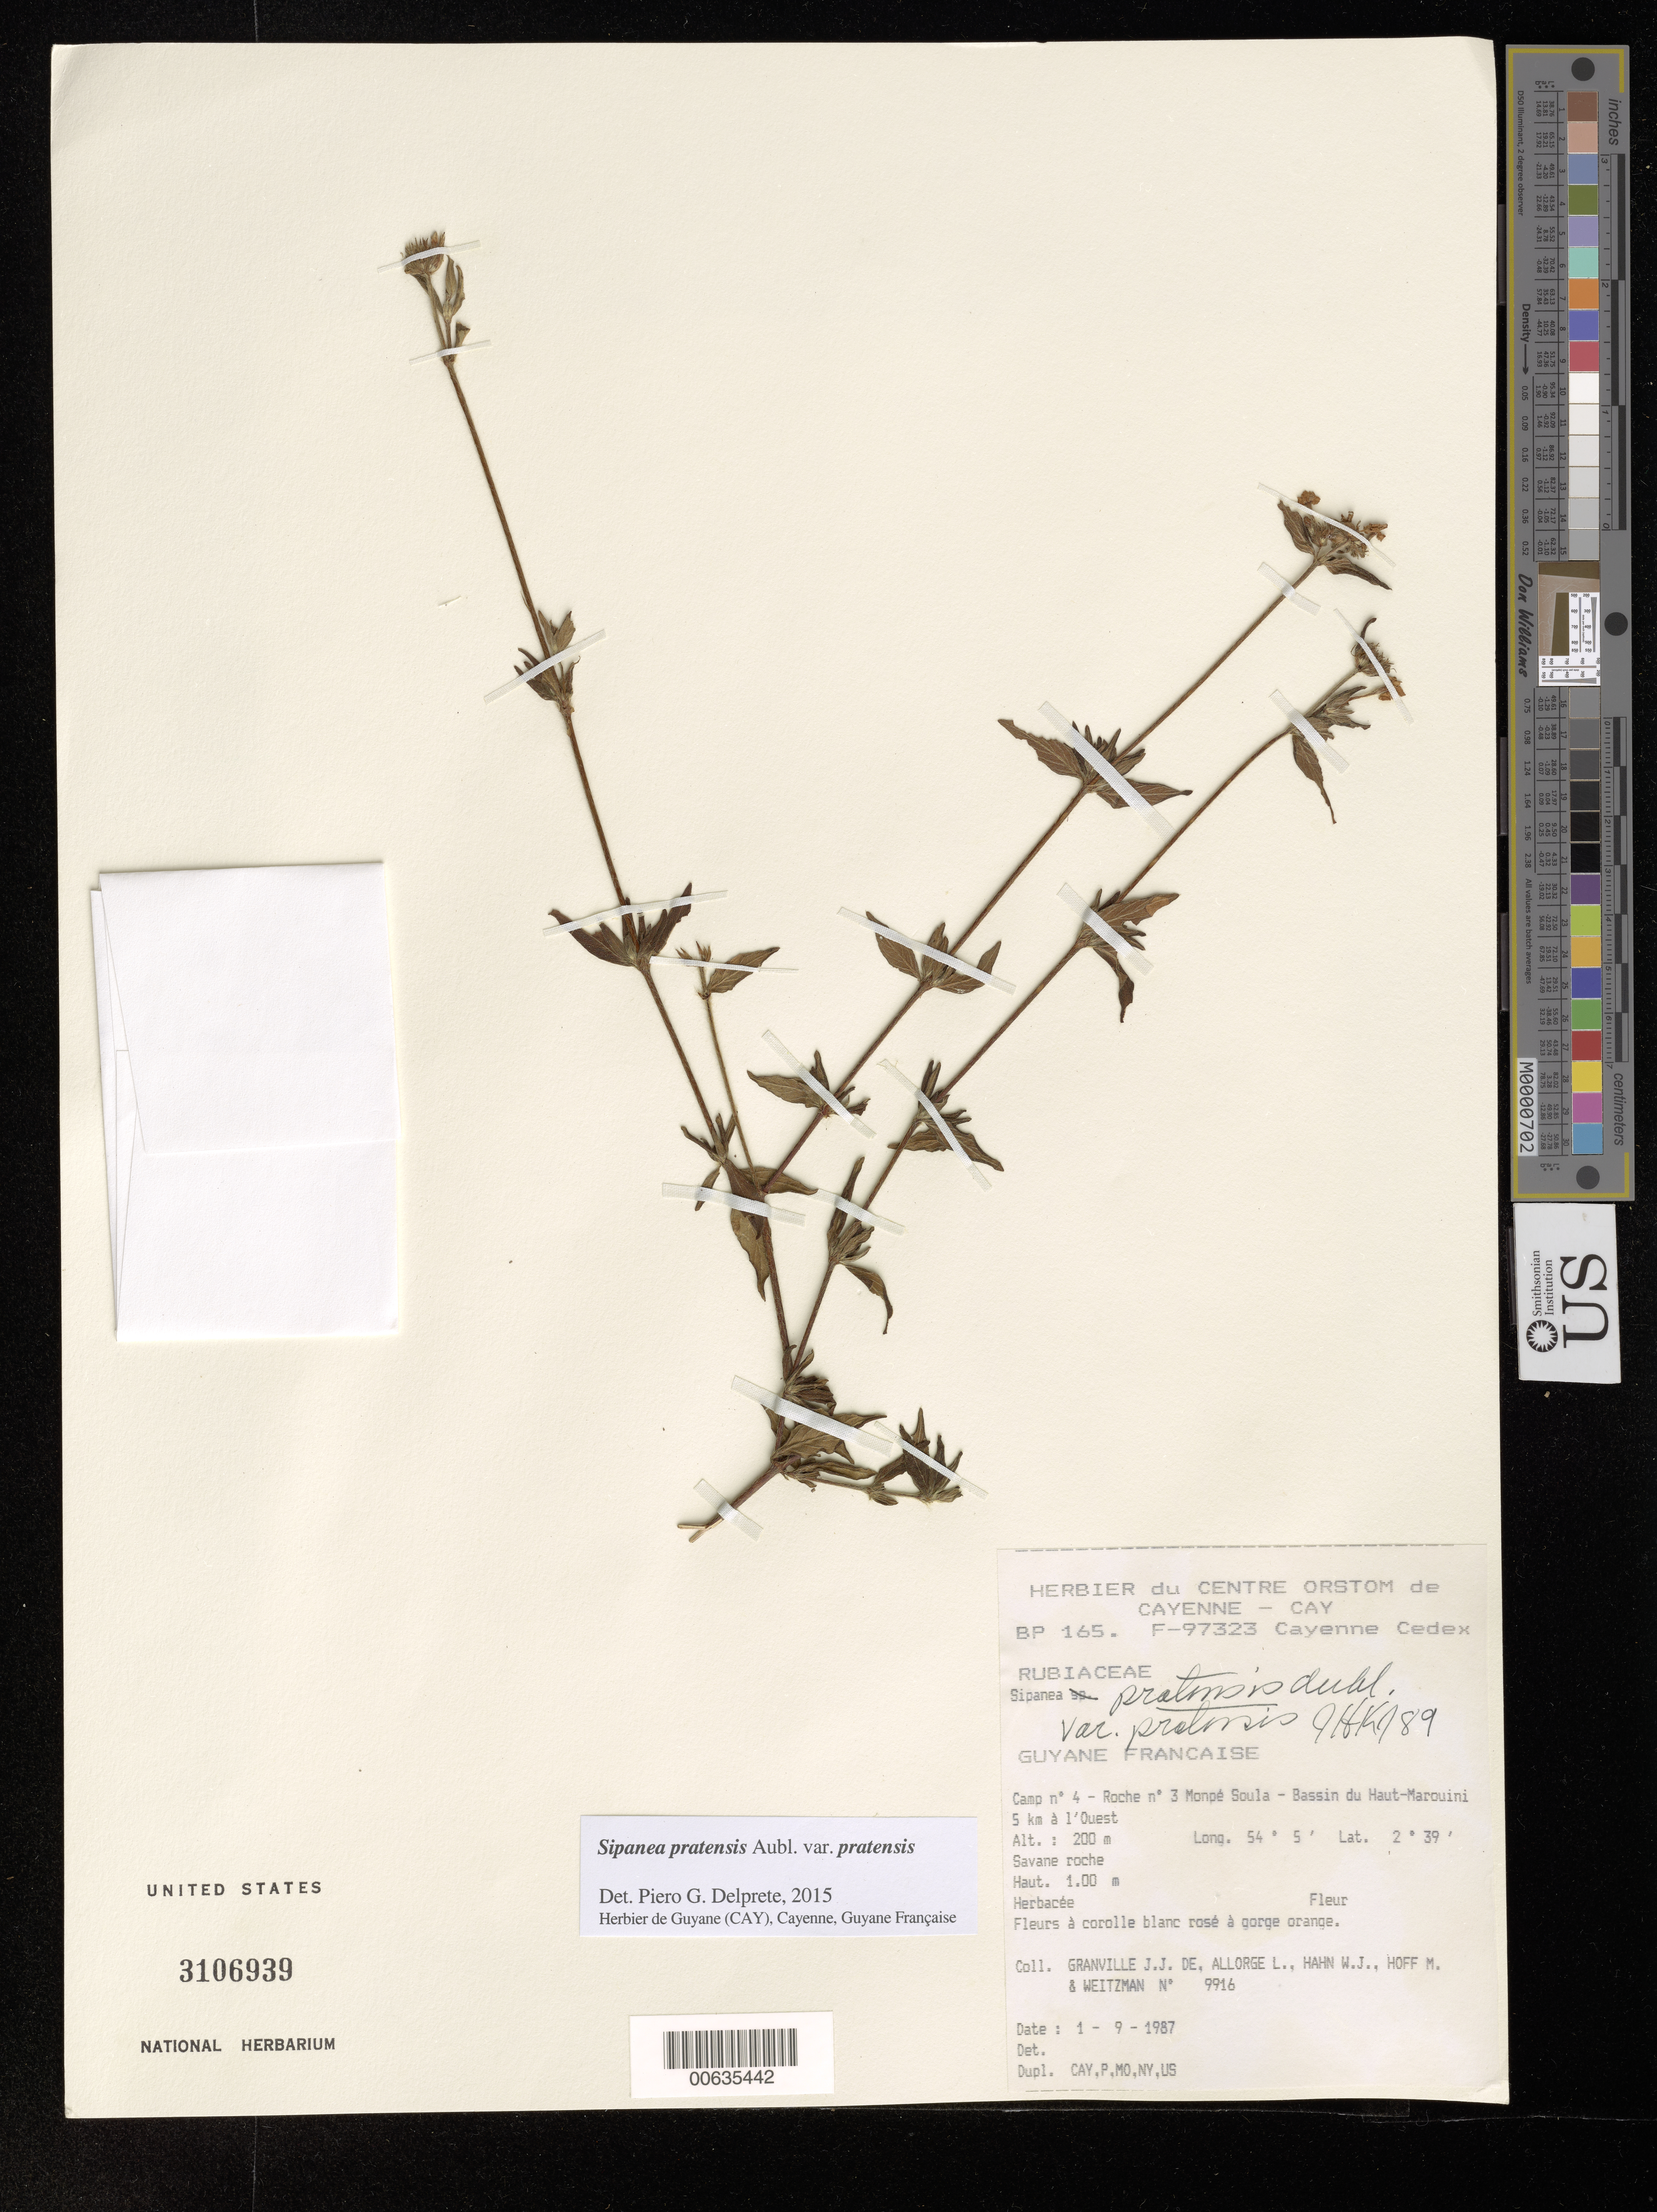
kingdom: Plantae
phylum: Tracheophyta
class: Magnoliopsida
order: Gentianales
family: Rubiaceae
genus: Sipanea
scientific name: Sipanea pratensis var. pratensis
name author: Aubl.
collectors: J.-J. de Granville, L. Allorge, W. J. Hahn, M. Hoff & Weitzman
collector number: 9916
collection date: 1987-09-01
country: French Guiana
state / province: Cayenne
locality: Camp n° 4 - Roche n° 3 Monpé Soula - Bassin du Haut-Marouini 5 km à 1'Ouest.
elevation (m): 200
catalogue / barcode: US 3106939